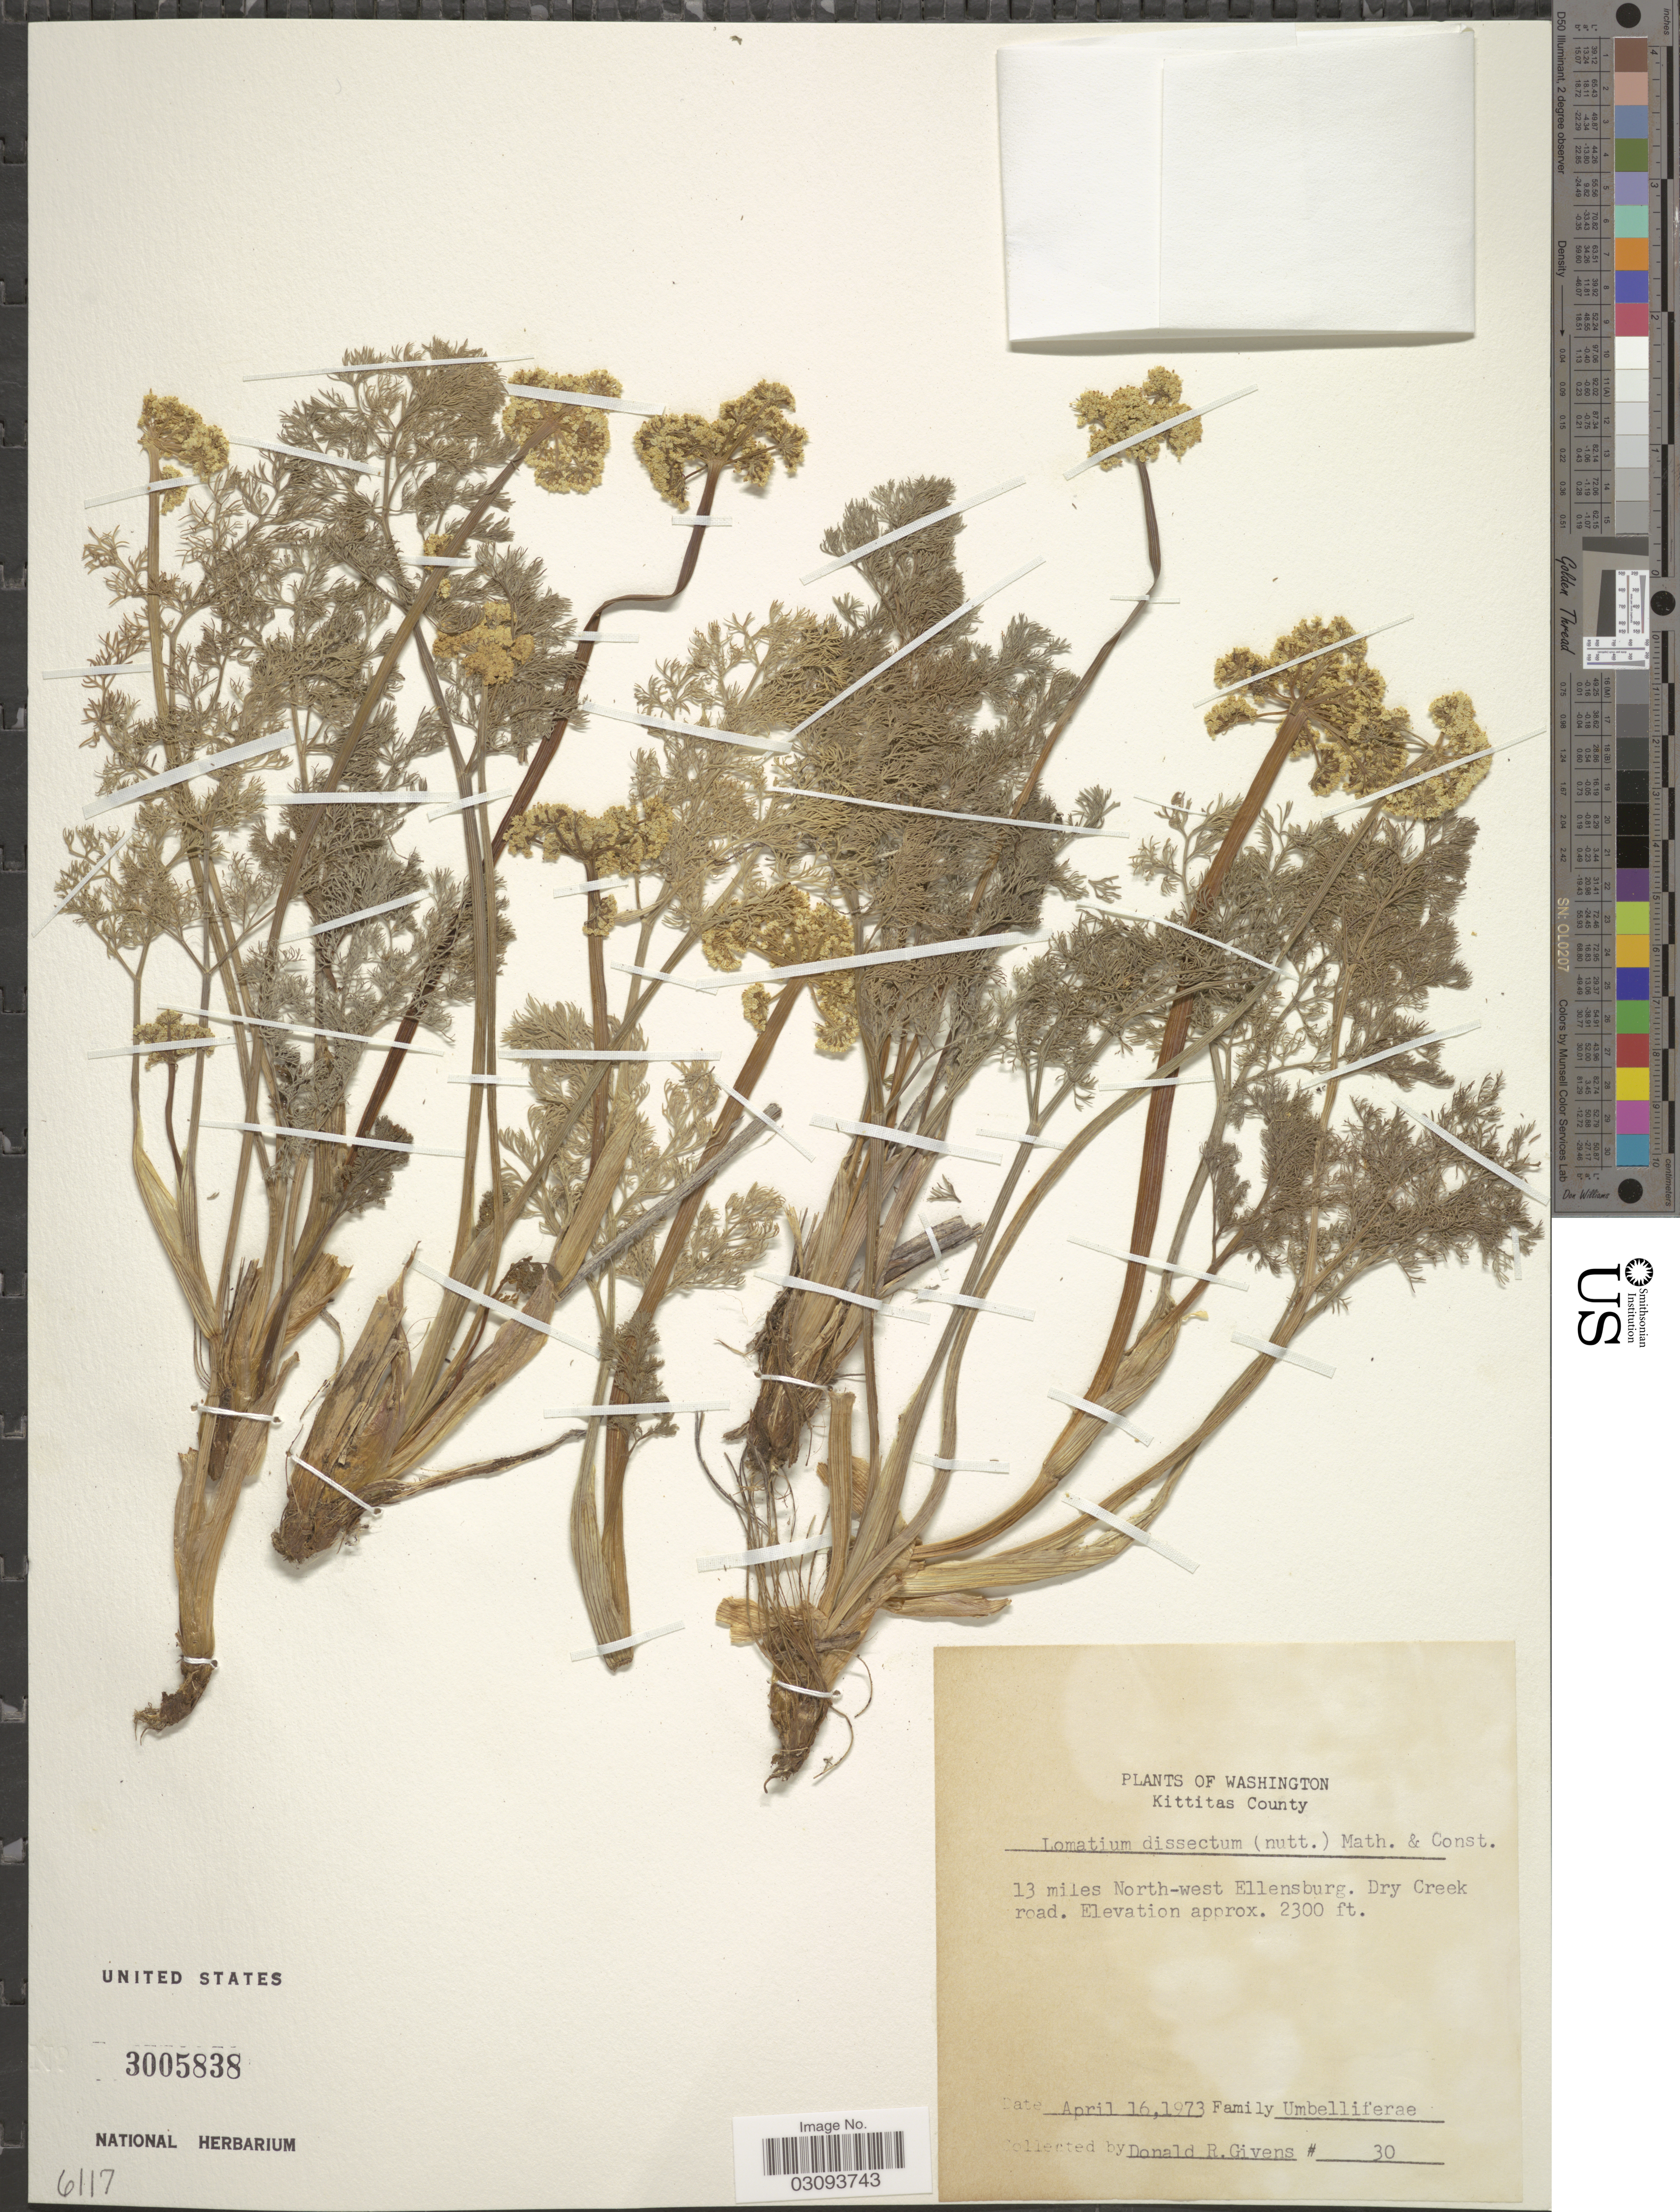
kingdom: Plantae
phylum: Tracheophyta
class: Magnoliopsida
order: Apiales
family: Apiaceae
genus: Lomatium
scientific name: Lomatium dissectum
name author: (Nutt.) Mathias & Constance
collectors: D. Givens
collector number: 30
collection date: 1973-04-16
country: United States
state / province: Washington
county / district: Kittitas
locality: Kittitas County. 13 miles North-west Ellensburg. Dry Creek road.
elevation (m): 701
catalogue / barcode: US 3005838